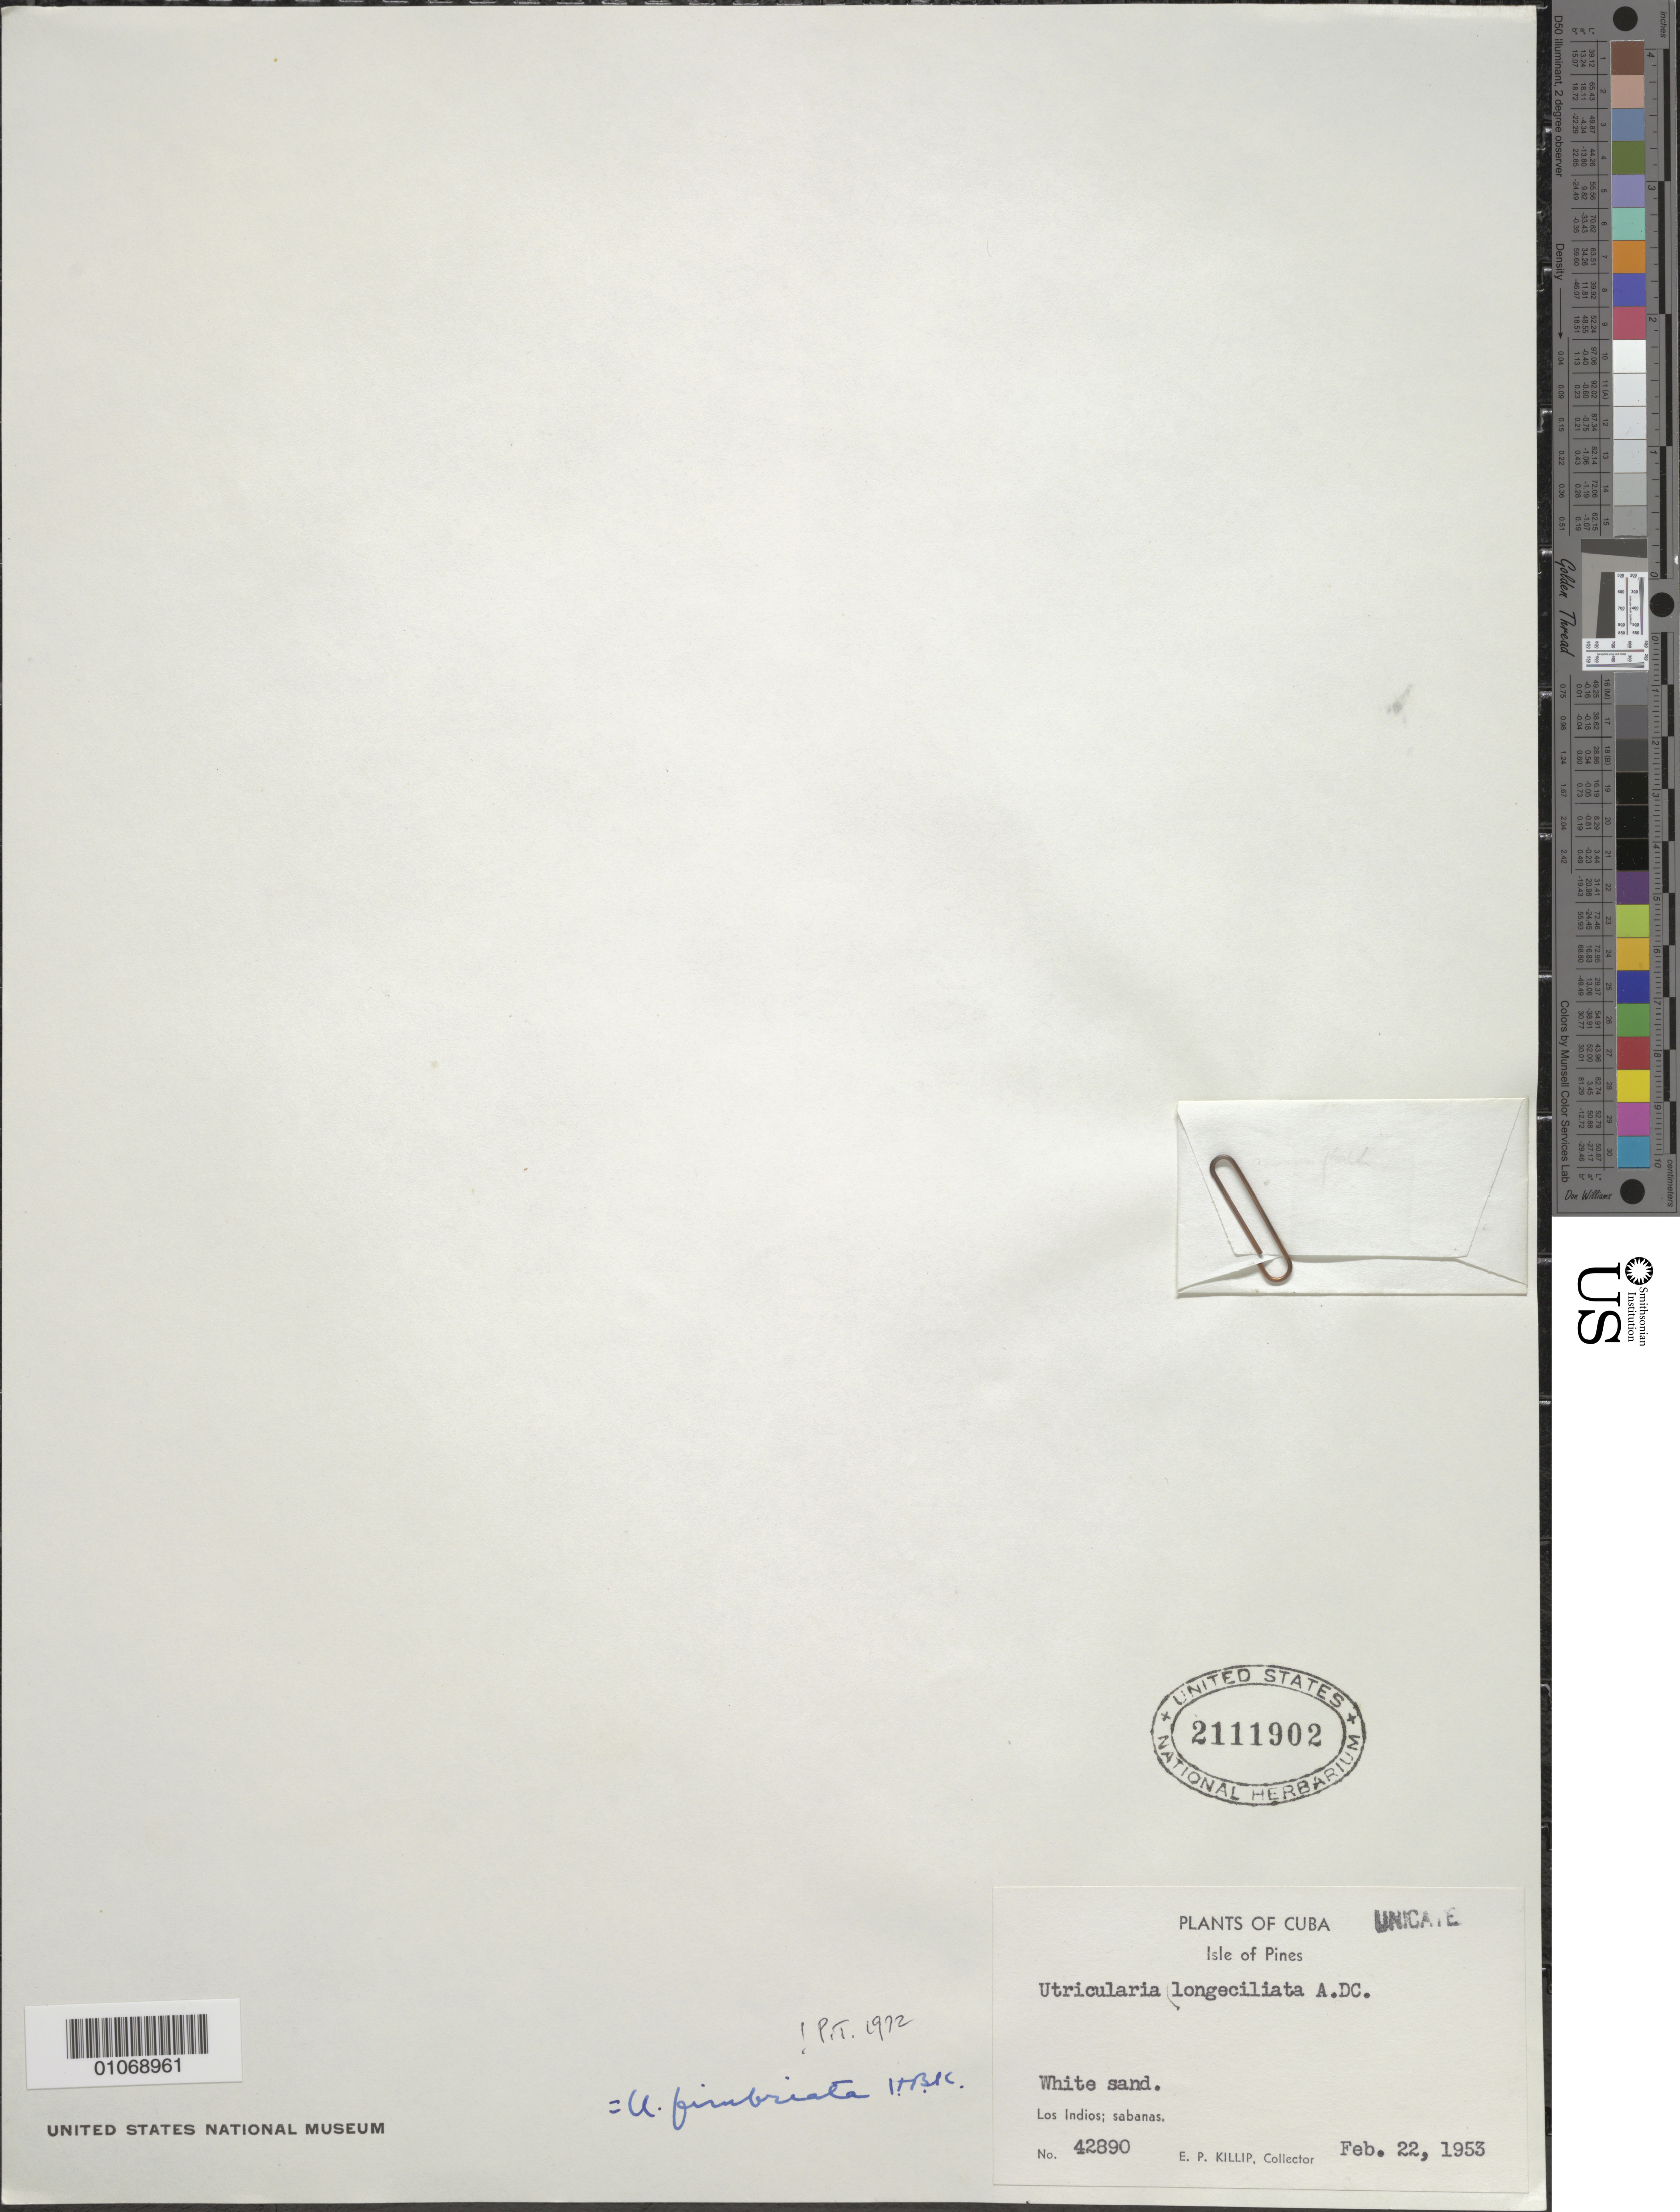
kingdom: Plantae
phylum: Tracheophyta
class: Magnoliopsida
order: Lamiales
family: Lentibulariaceae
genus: Utricularia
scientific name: Utricularia fimbriata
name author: Kunth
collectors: E. P. Killip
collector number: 45890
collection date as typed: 22 Feb 1953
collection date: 1953-02-22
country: Cuba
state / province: Isla de La Juventud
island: Isla de la Juventud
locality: White sand savannas Los Indios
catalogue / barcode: US 2111902